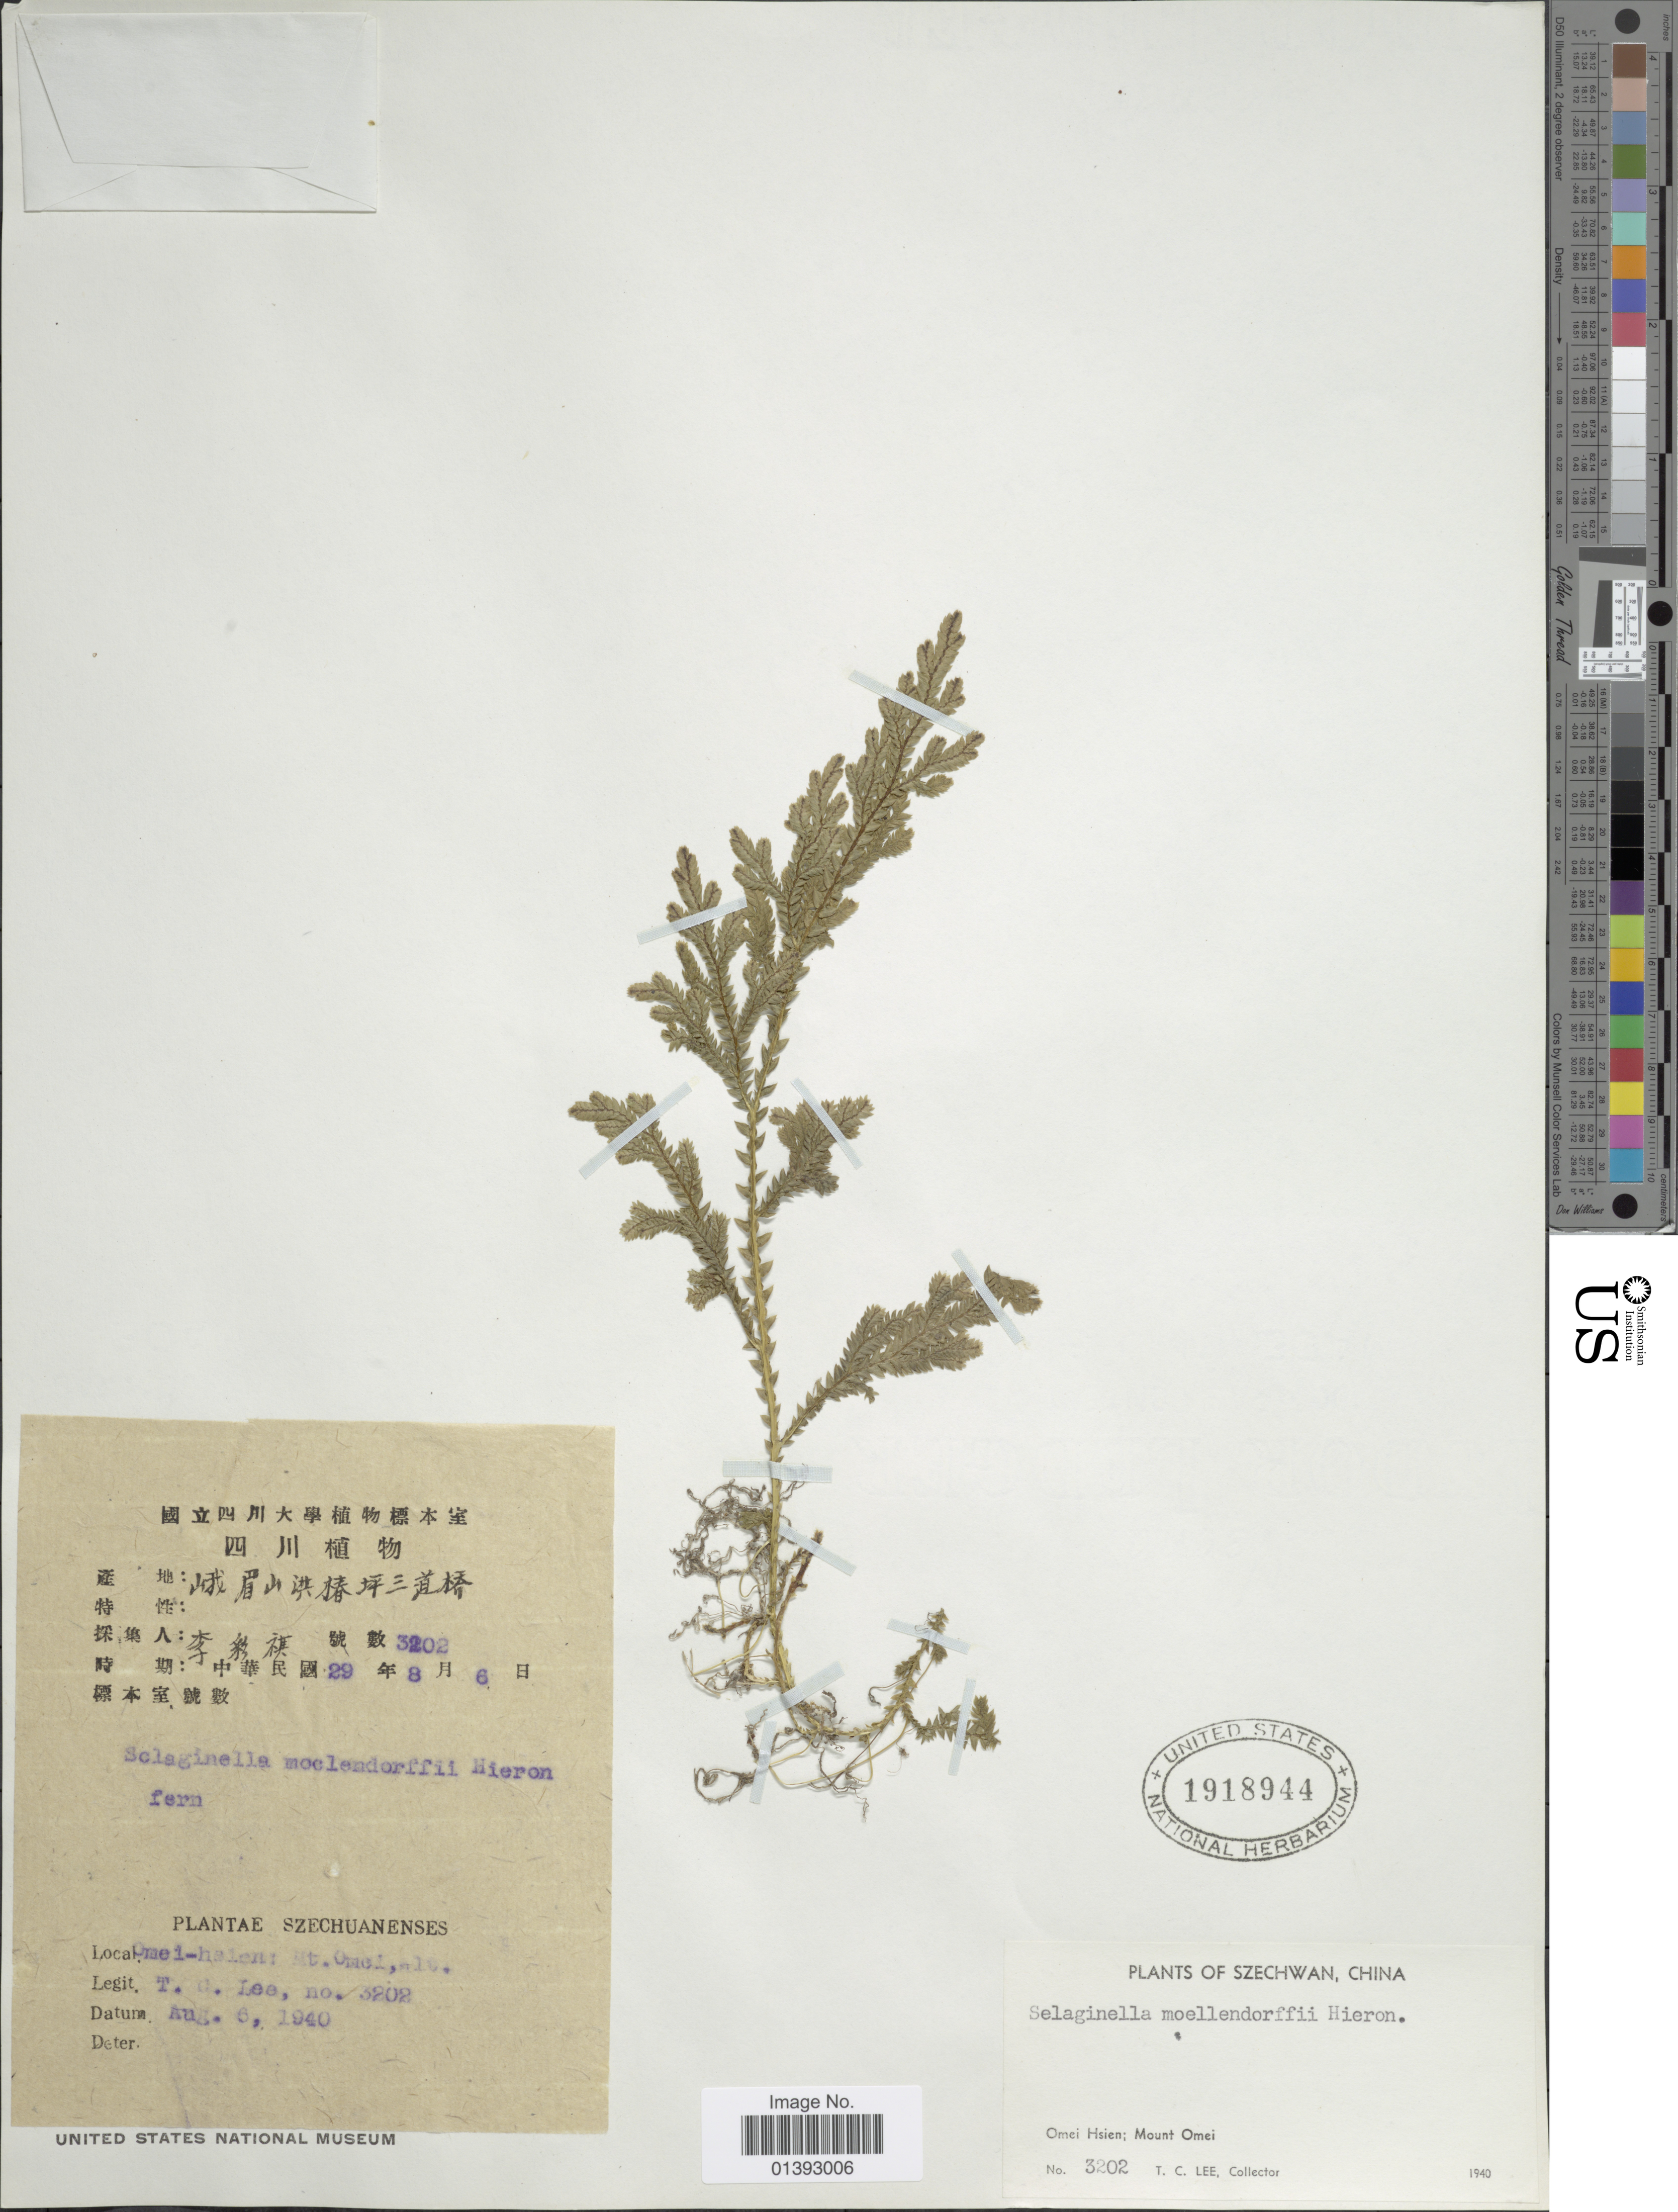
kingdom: Plantae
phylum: Tracheophyta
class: Lycopodiopsida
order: Selaginellales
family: Selaginellaceae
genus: Selaginella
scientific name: Selaginella moellendorffii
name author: Hieron.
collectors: T. Lee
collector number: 3202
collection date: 1940-08-06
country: China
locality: Szechwan, Omei Hsien, Mount Omei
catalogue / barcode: US 1918944